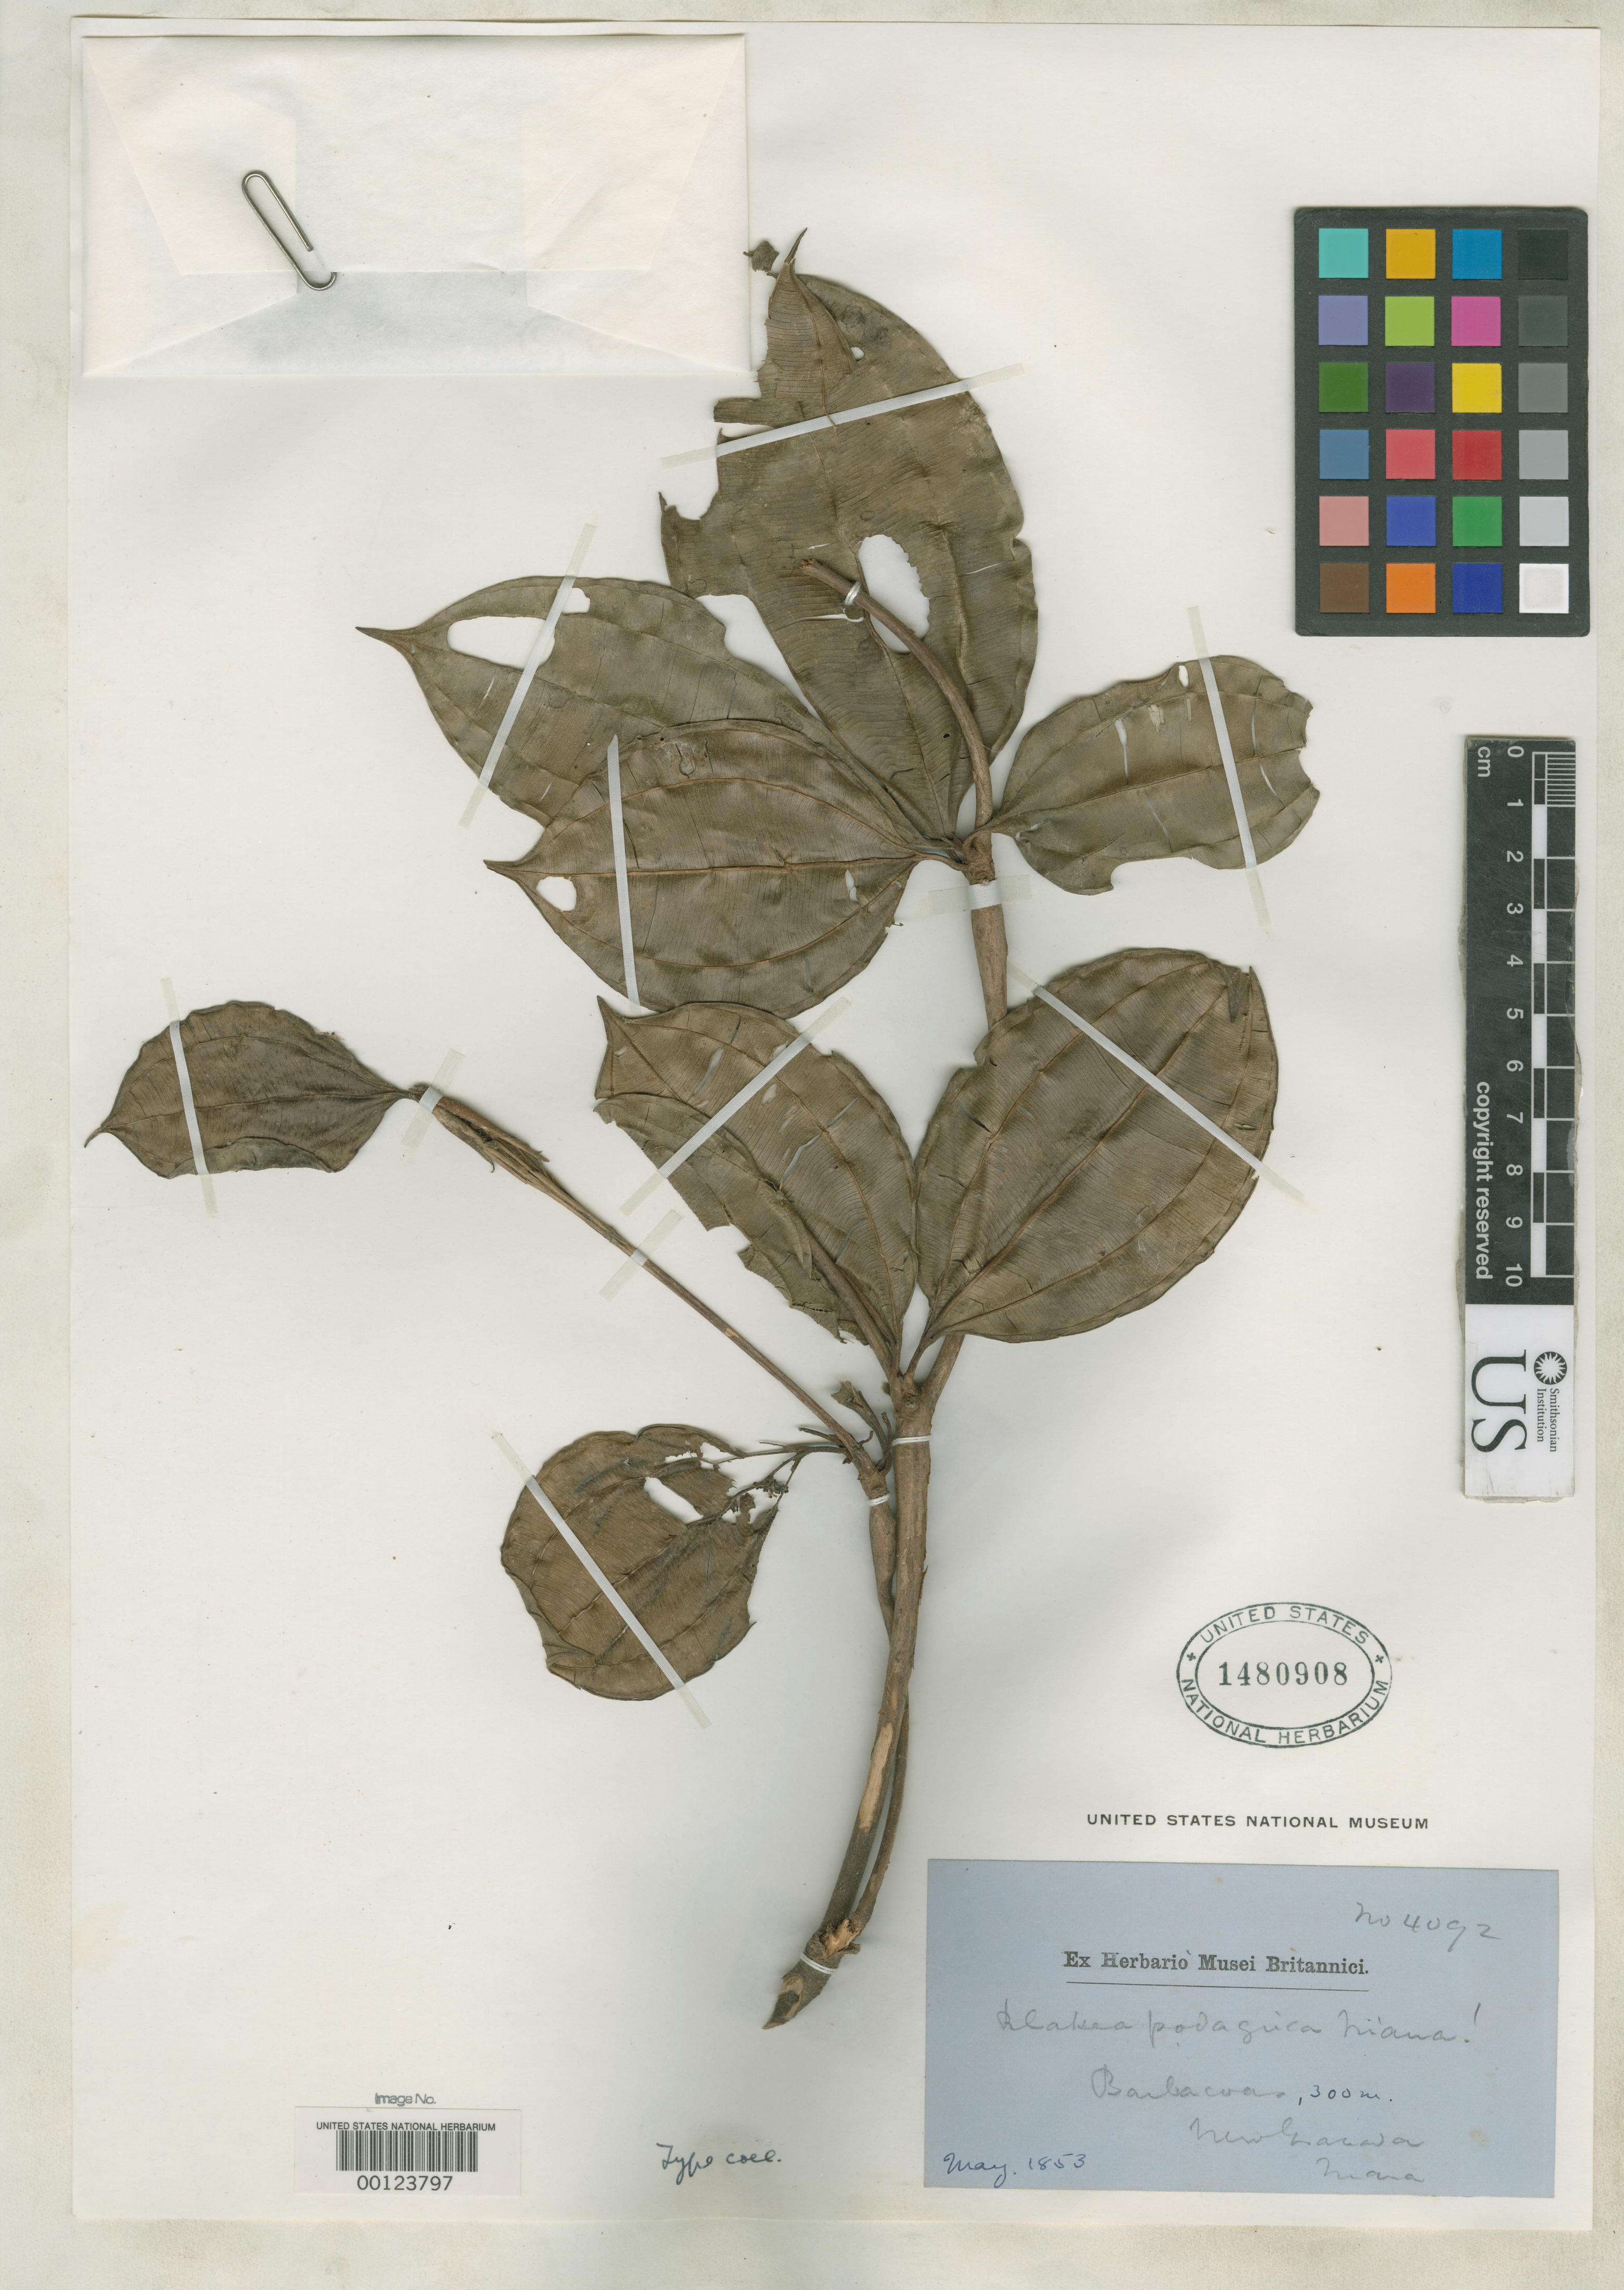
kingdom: Plantae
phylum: Tracheophyta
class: Magnoliopsida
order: Myrtales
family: Melastomataceae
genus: Blakea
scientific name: Blakea podagrica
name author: Triana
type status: Isosyntype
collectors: J. J. Triana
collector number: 4092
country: Colombia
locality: Barbacoas.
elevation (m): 300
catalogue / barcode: US 1480908